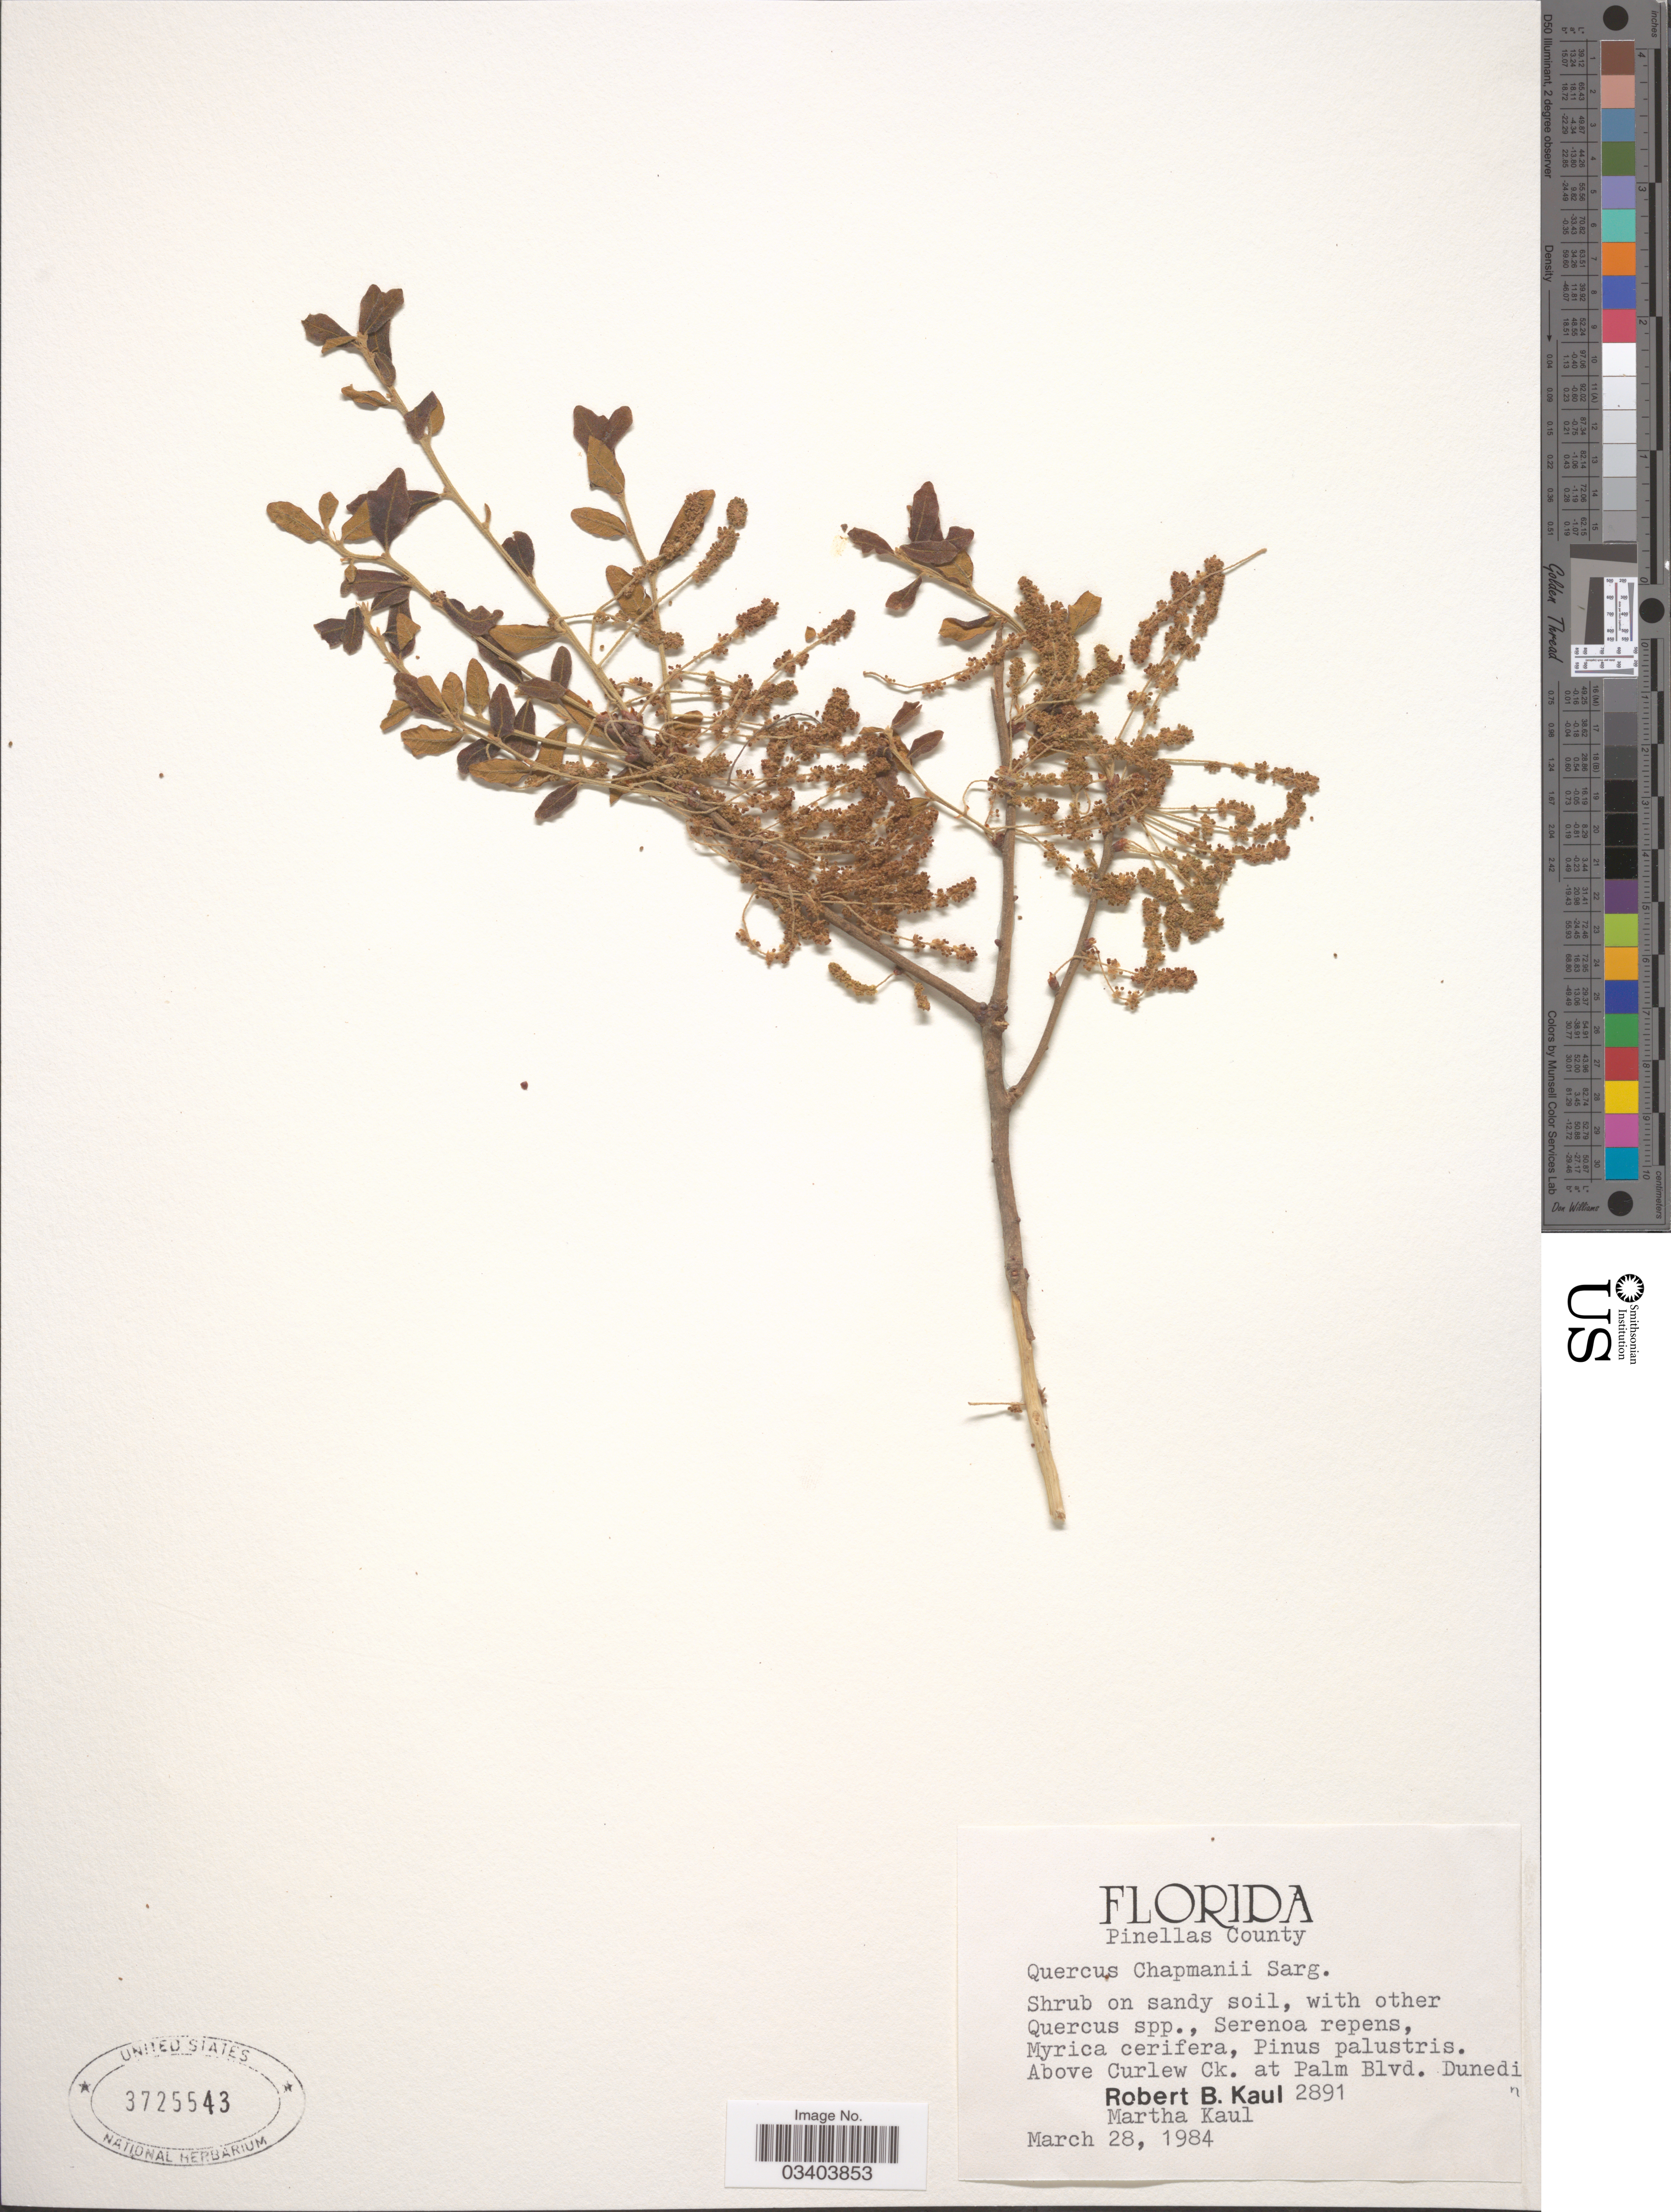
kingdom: Plantae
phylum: Tracheophyta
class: Magnoliopsida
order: Fagales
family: Fagaceae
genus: Quercus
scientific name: Quercus chapmanii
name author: Sarg.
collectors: R. Kaul & M. Kaul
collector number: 2891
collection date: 1984-03-28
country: United States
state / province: Florida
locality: Pinellas County. Above Curlew Ck. at Palm Blvd. Dunedin.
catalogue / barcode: US 3725543